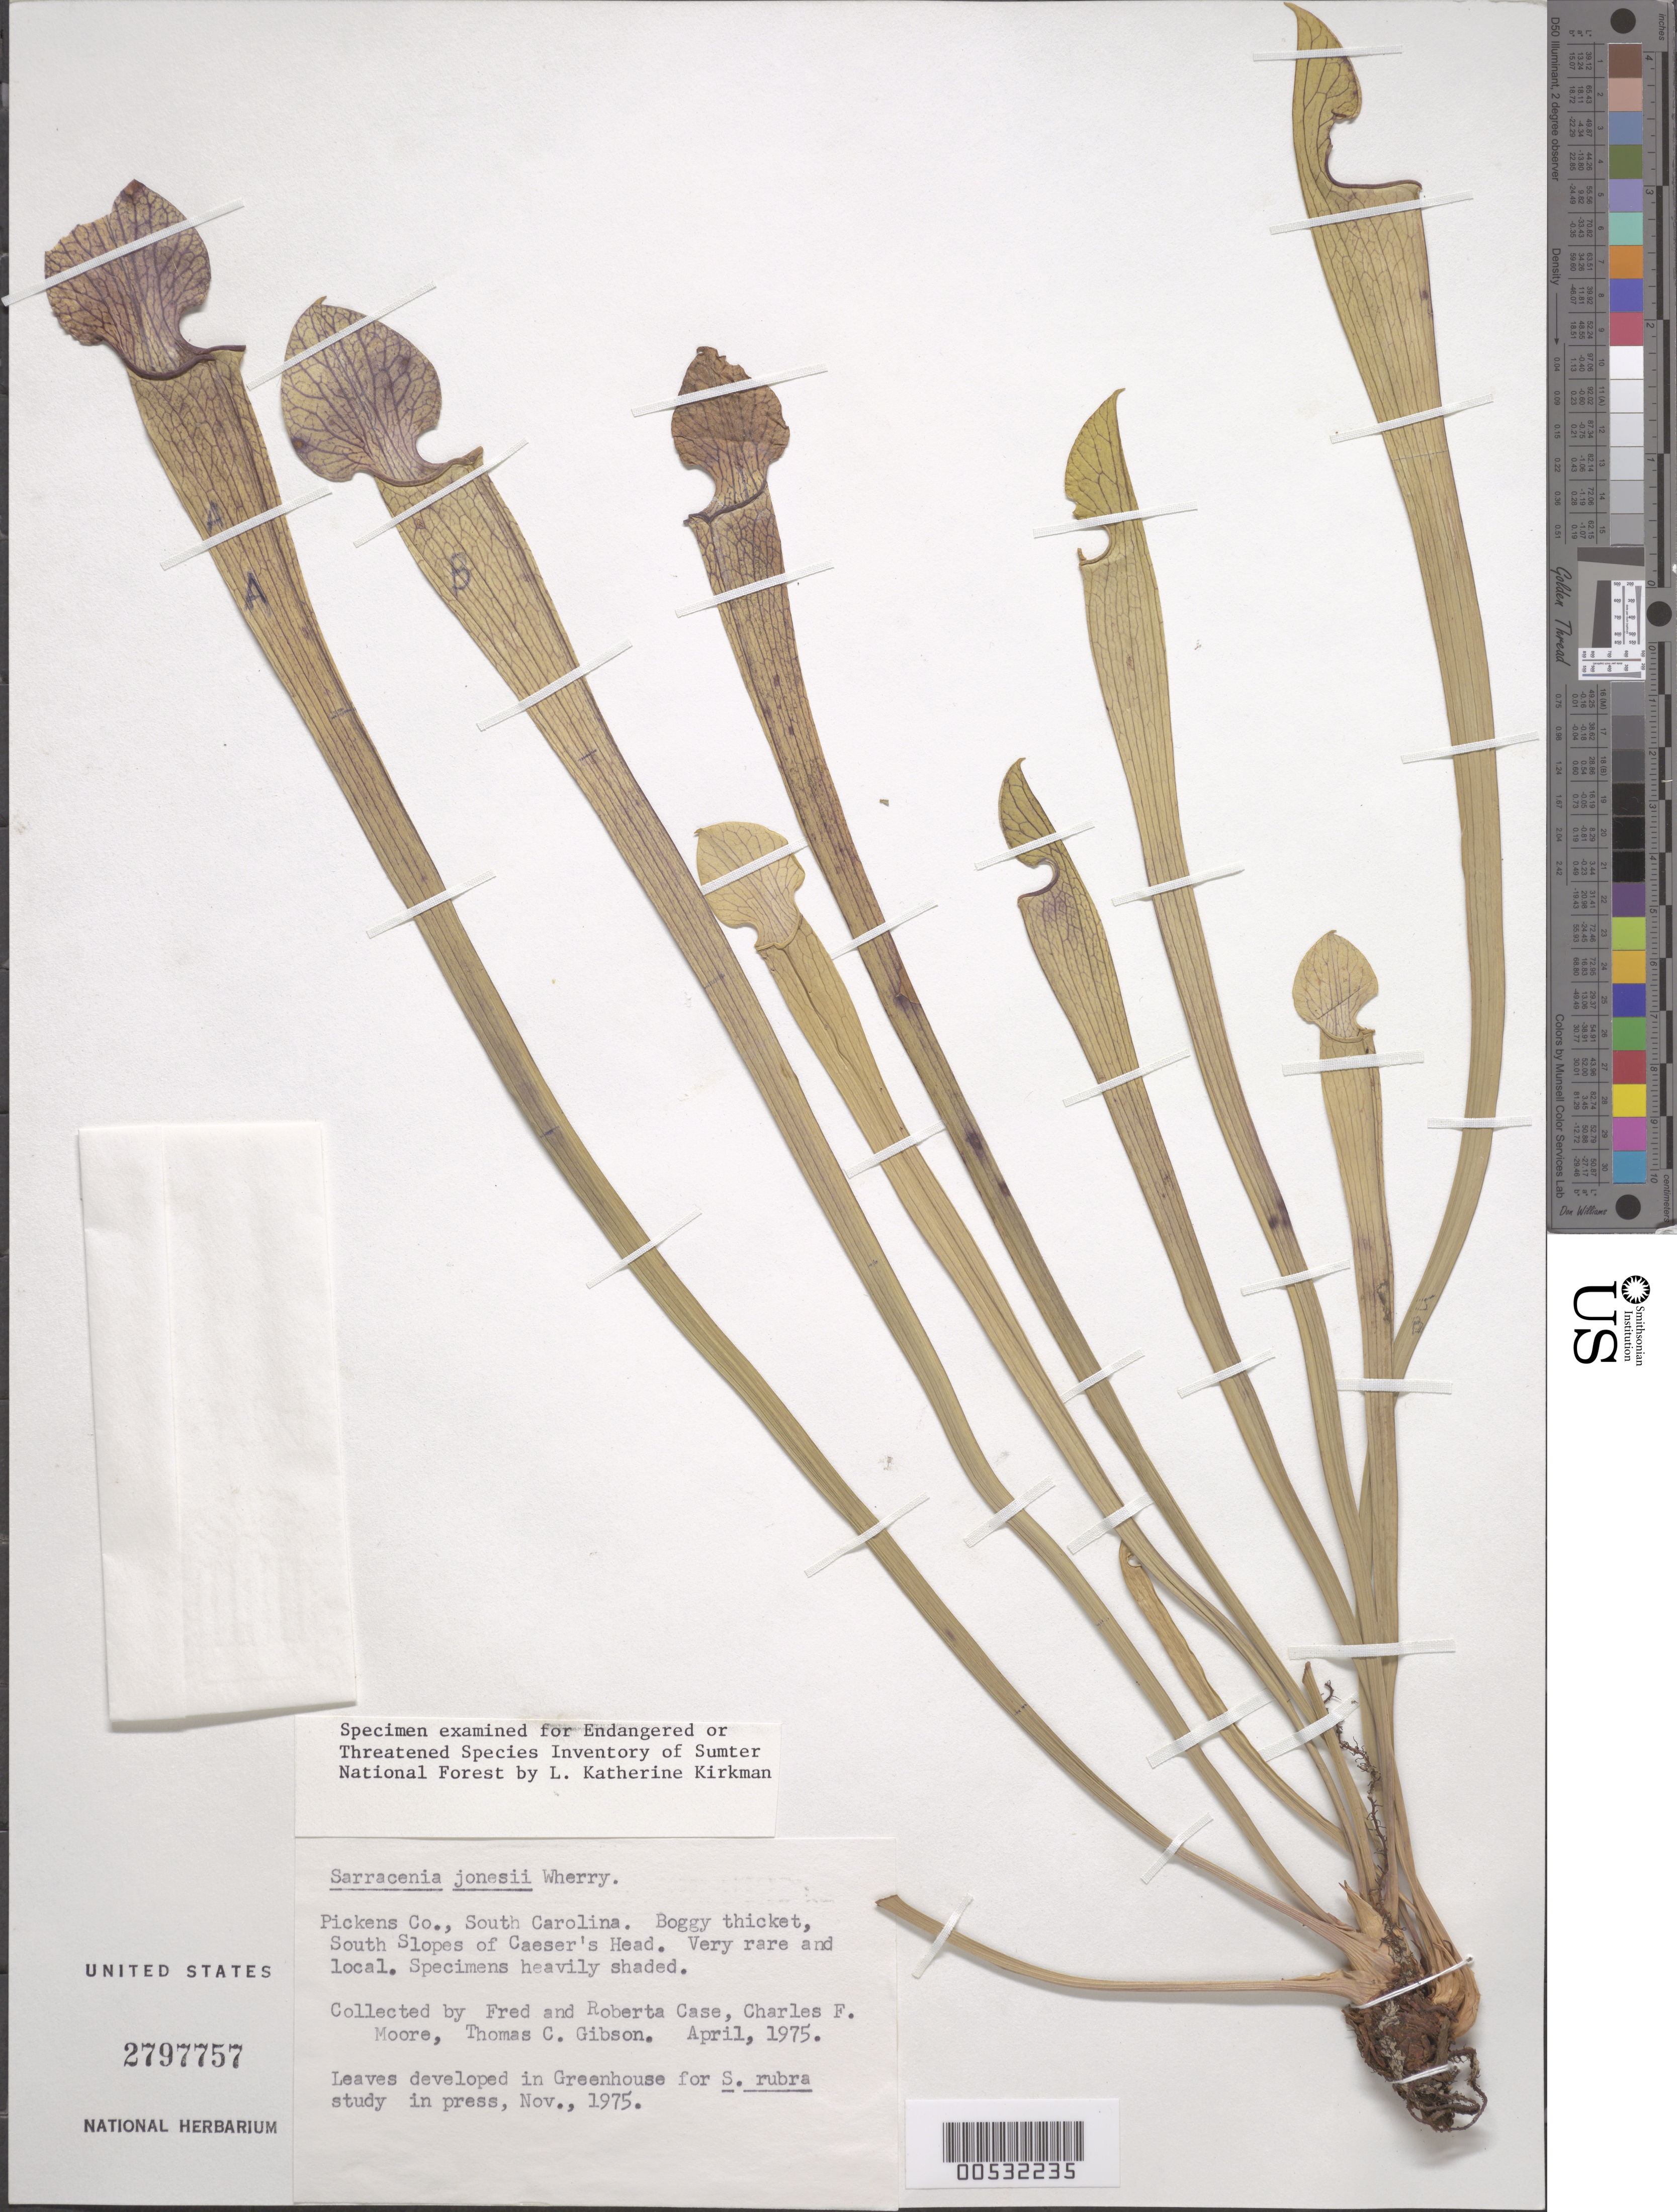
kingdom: Plantae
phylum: Tracheophyta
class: Magnoliopsida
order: Ericales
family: Sarraceniaceae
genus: Sarracenia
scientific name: Sarracenia jonesii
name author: Wherry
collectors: F. Case, R. Case, C. F. Moore & T. C. Gibson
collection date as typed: Apr 1975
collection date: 1975-04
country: United States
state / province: South Carolina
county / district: Pickens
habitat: Boggy thicket. Very rare and local. Specimens heavily shaded.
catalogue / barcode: US 2797757